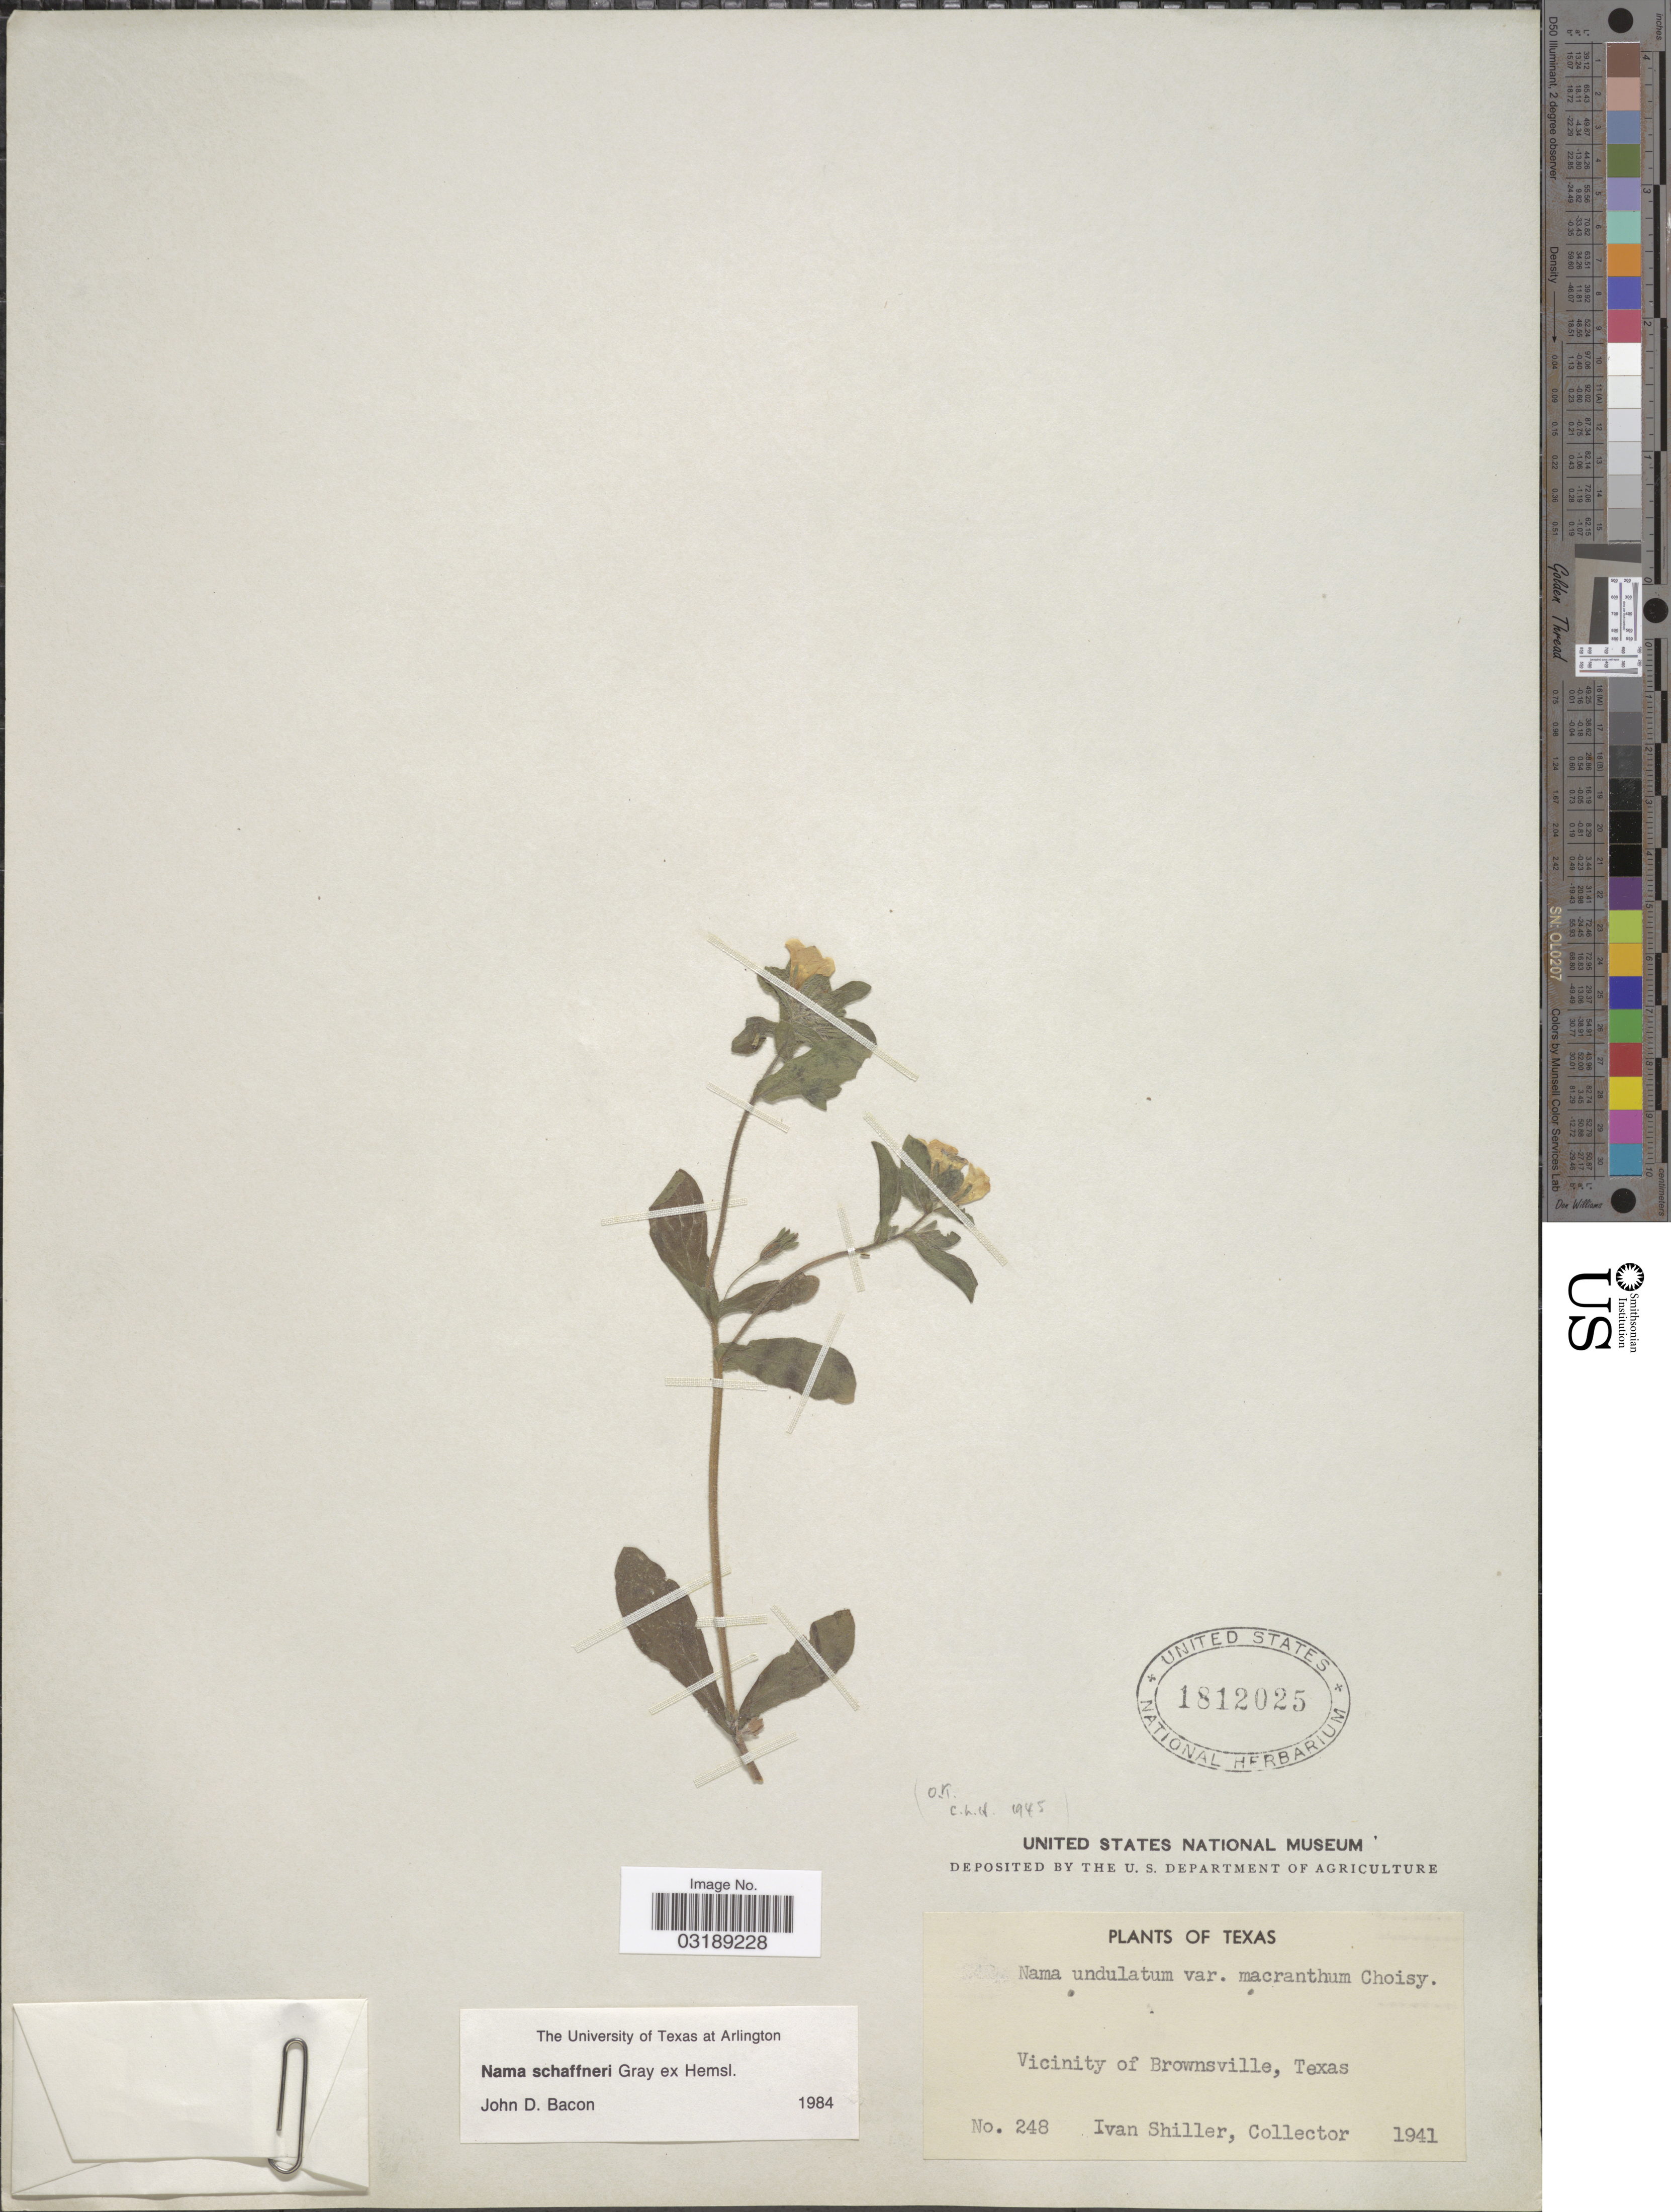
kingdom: Plantae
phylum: Tracheophyta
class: Magnoliopsida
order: Boraginales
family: Namaceae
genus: Nama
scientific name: Nama schaffneri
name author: A. Gray in Hemsl.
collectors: I. Shiller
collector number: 248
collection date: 1941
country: United States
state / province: Texas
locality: Vicinity of Brownsville, Texas.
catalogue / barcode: US 1812025